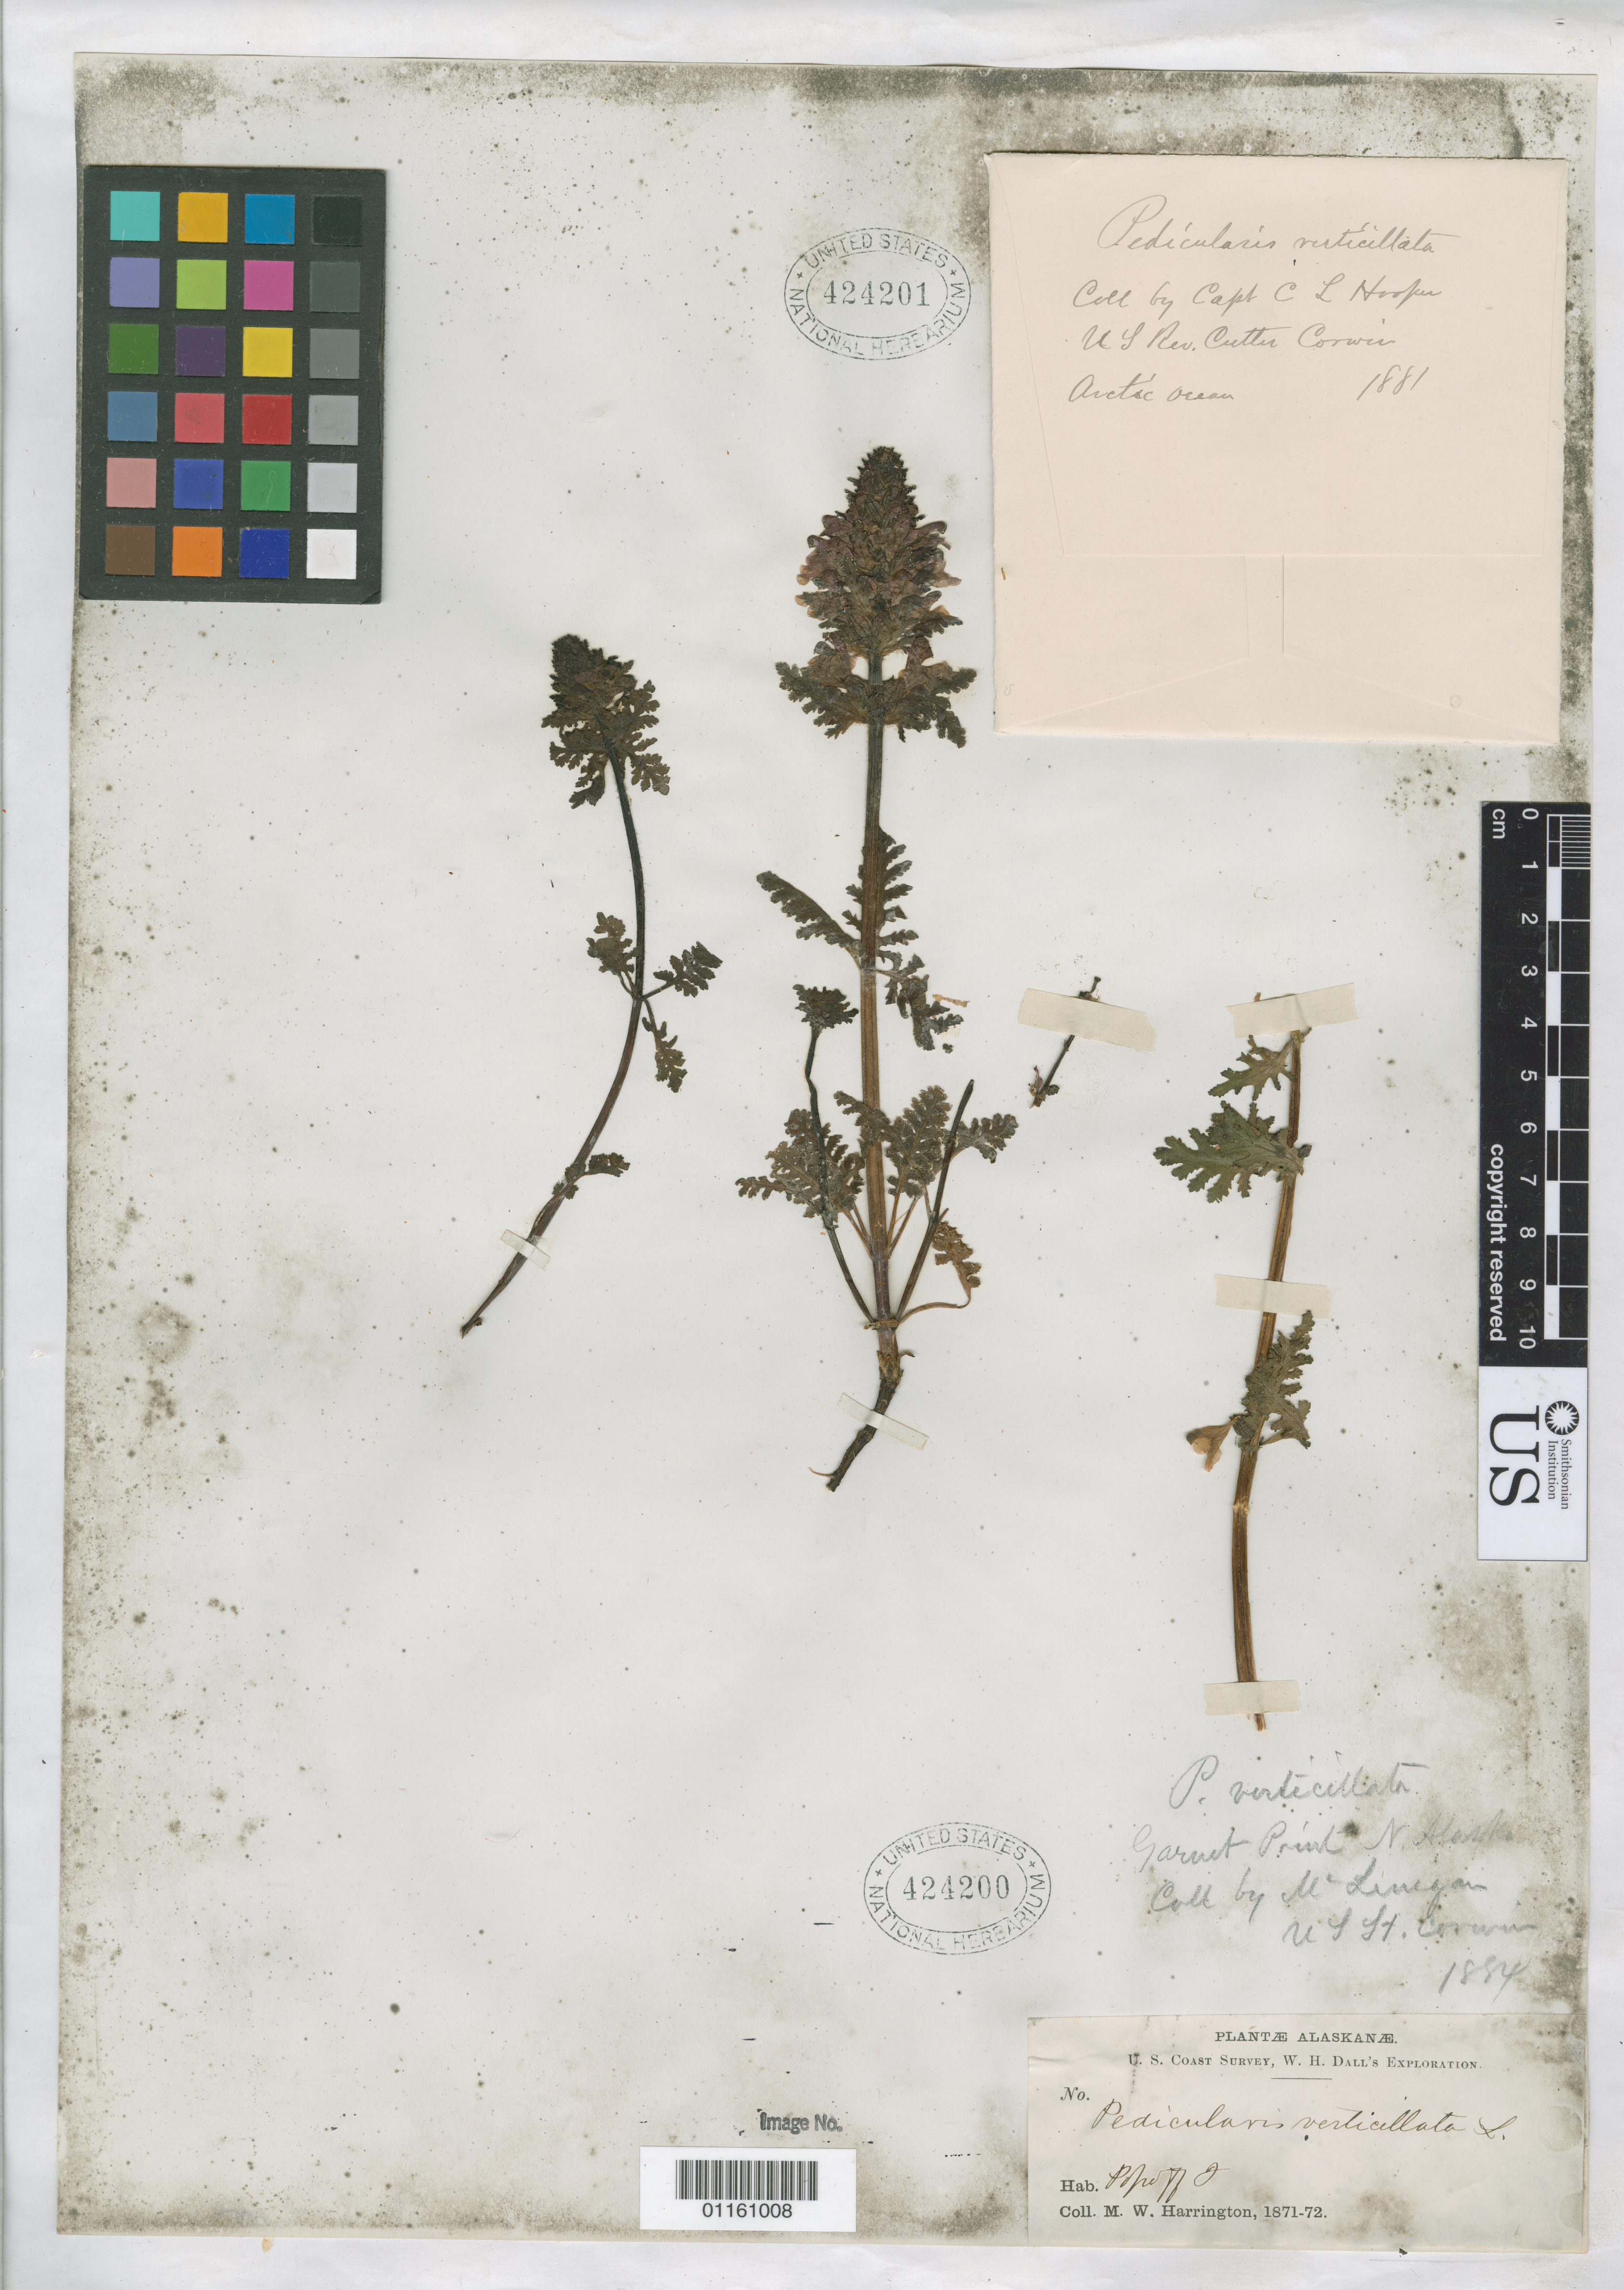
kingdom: Plantae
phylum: Tracheophyta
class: Magnoliopsida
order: Lamiales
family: Orobanchaceae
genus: Pedicularis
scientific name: Pedicularis verticillata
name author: L.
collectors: C. Hooper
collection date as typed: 1881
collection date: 1881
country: United States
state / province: Alaska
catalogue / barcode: US 424201-2